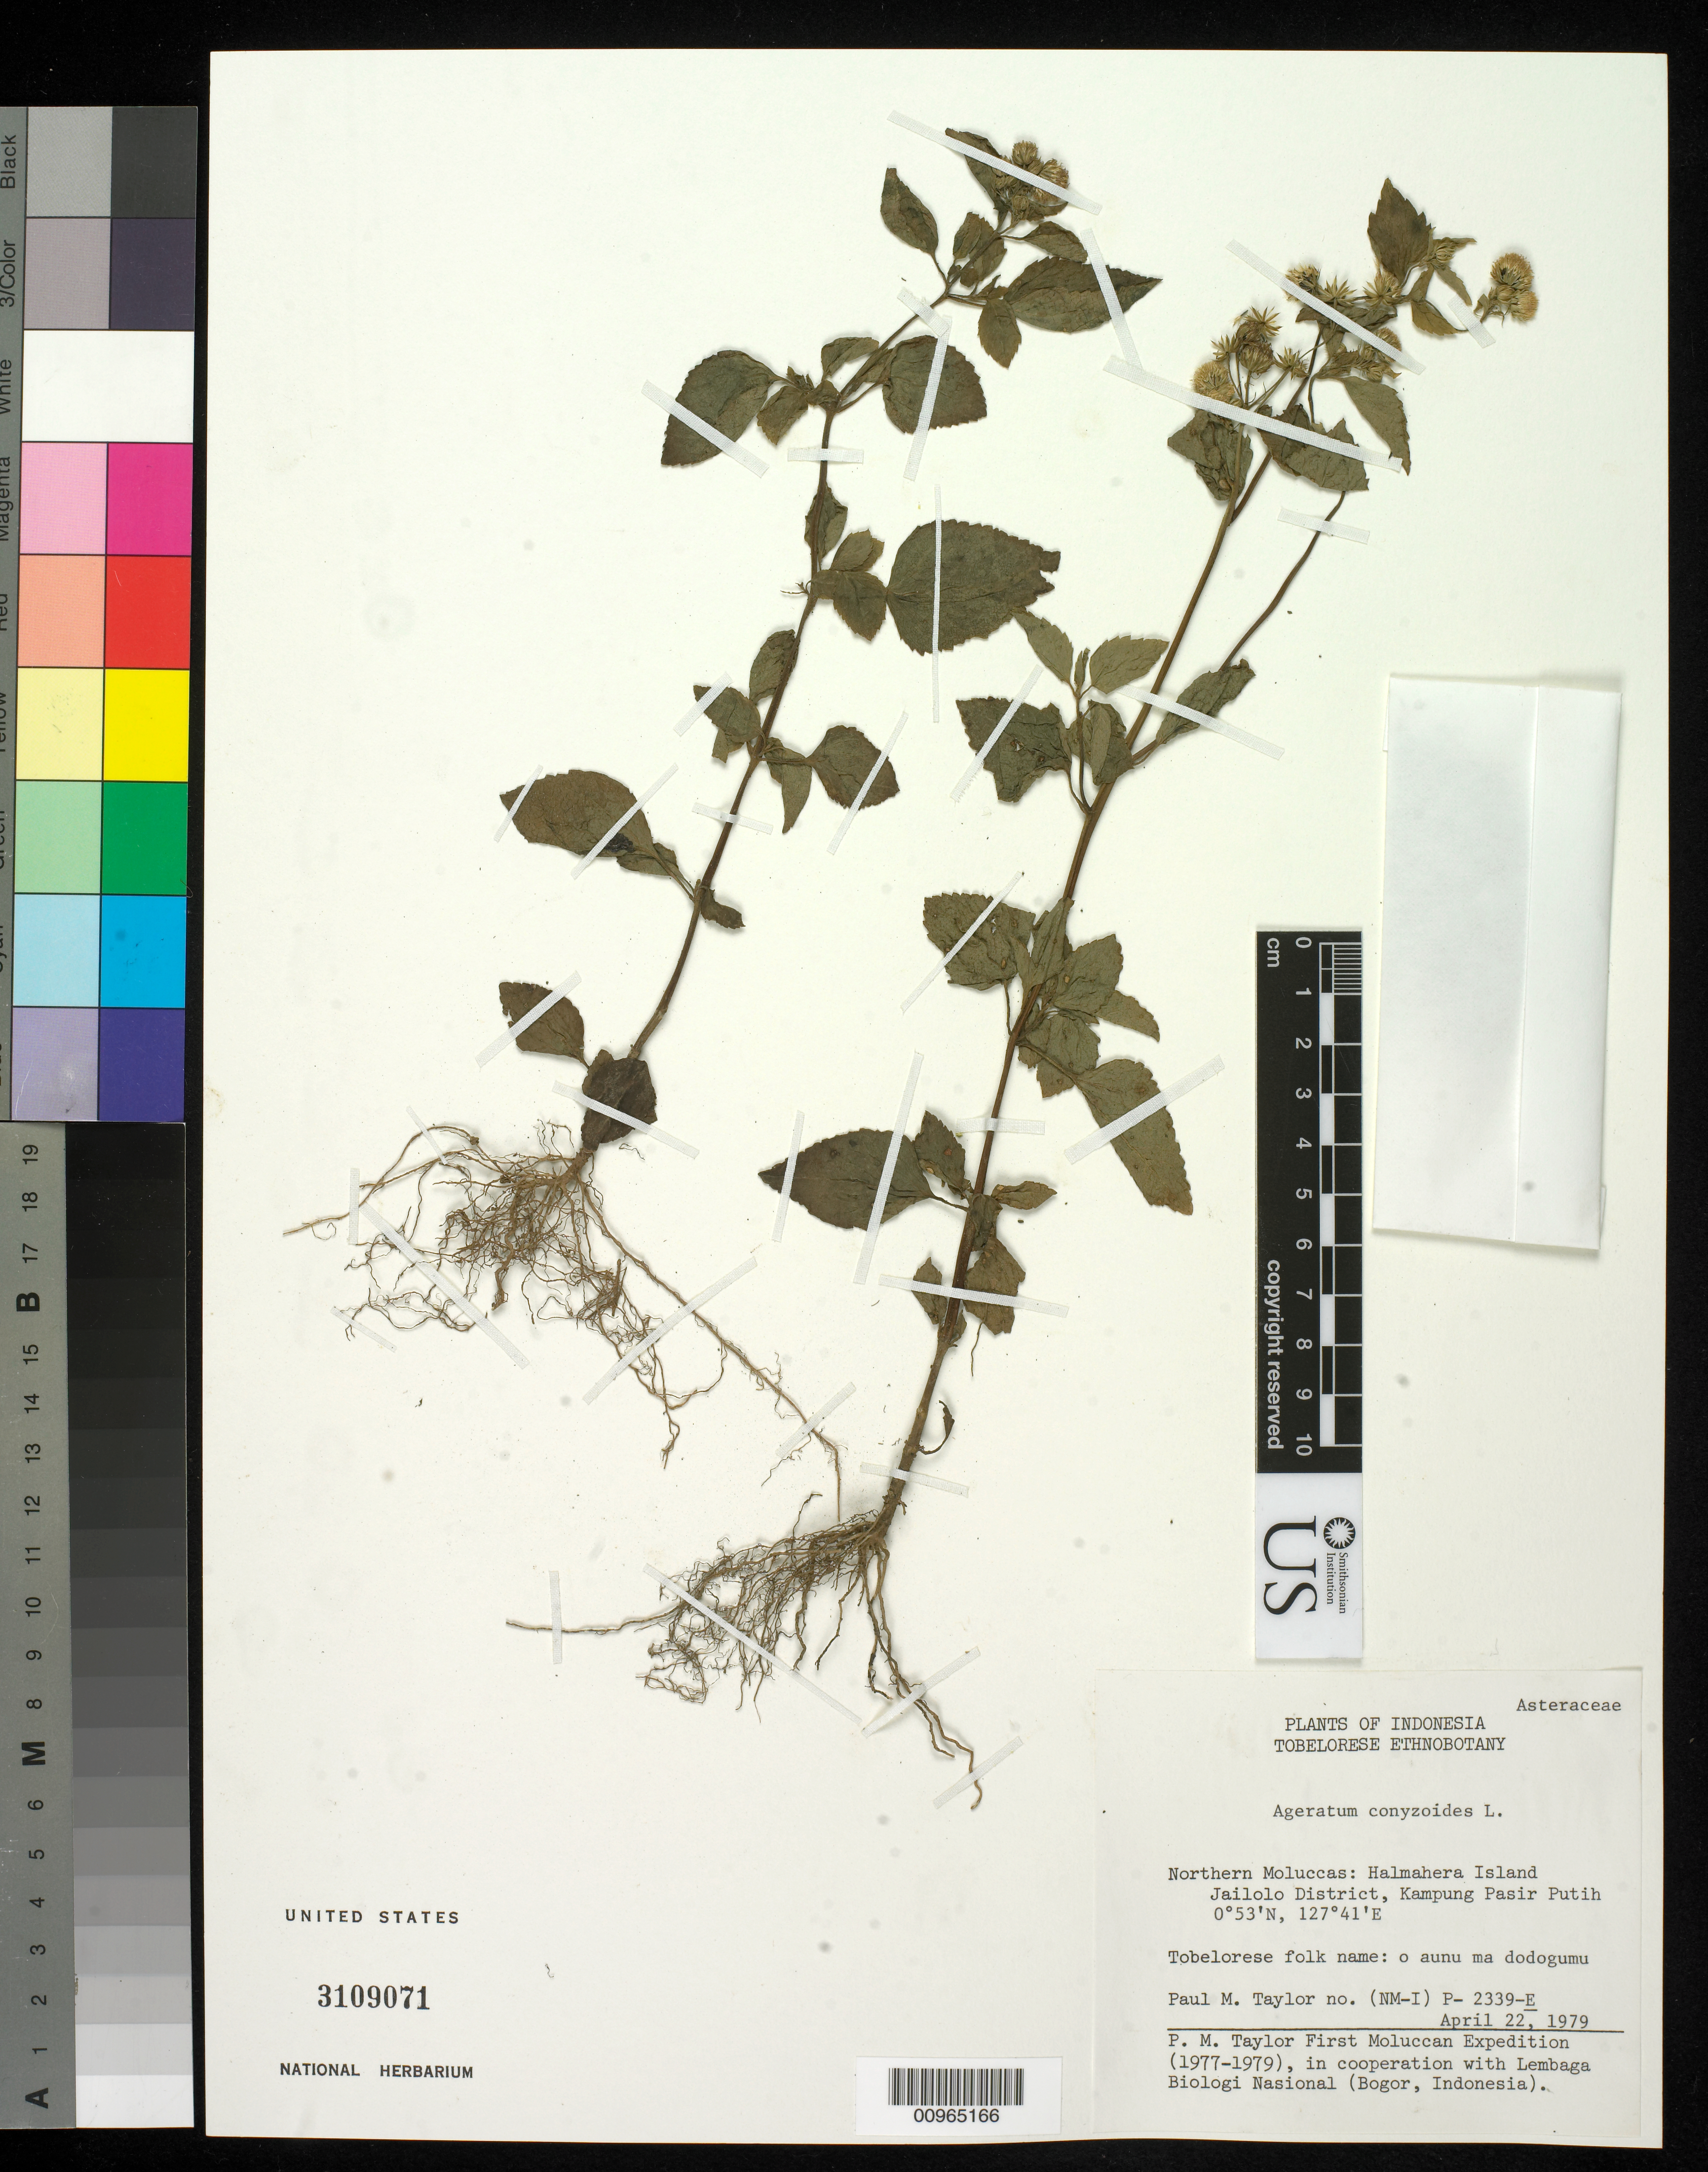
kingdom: Plantae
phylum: Tracheophyta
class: Magnoliopsida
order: Asterales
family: Asteraceae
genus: Ageratum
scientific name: Ageratum conyzoides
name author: L.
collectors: P. M. Taylor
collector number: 2339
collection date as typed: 22 Apr 1979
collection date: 1979-04-22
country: Indonesia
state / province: Maluku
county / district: Maluku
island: Halmahera I.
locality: Jailolo District, Kampung Pasir Putih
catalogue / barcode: US 3109071